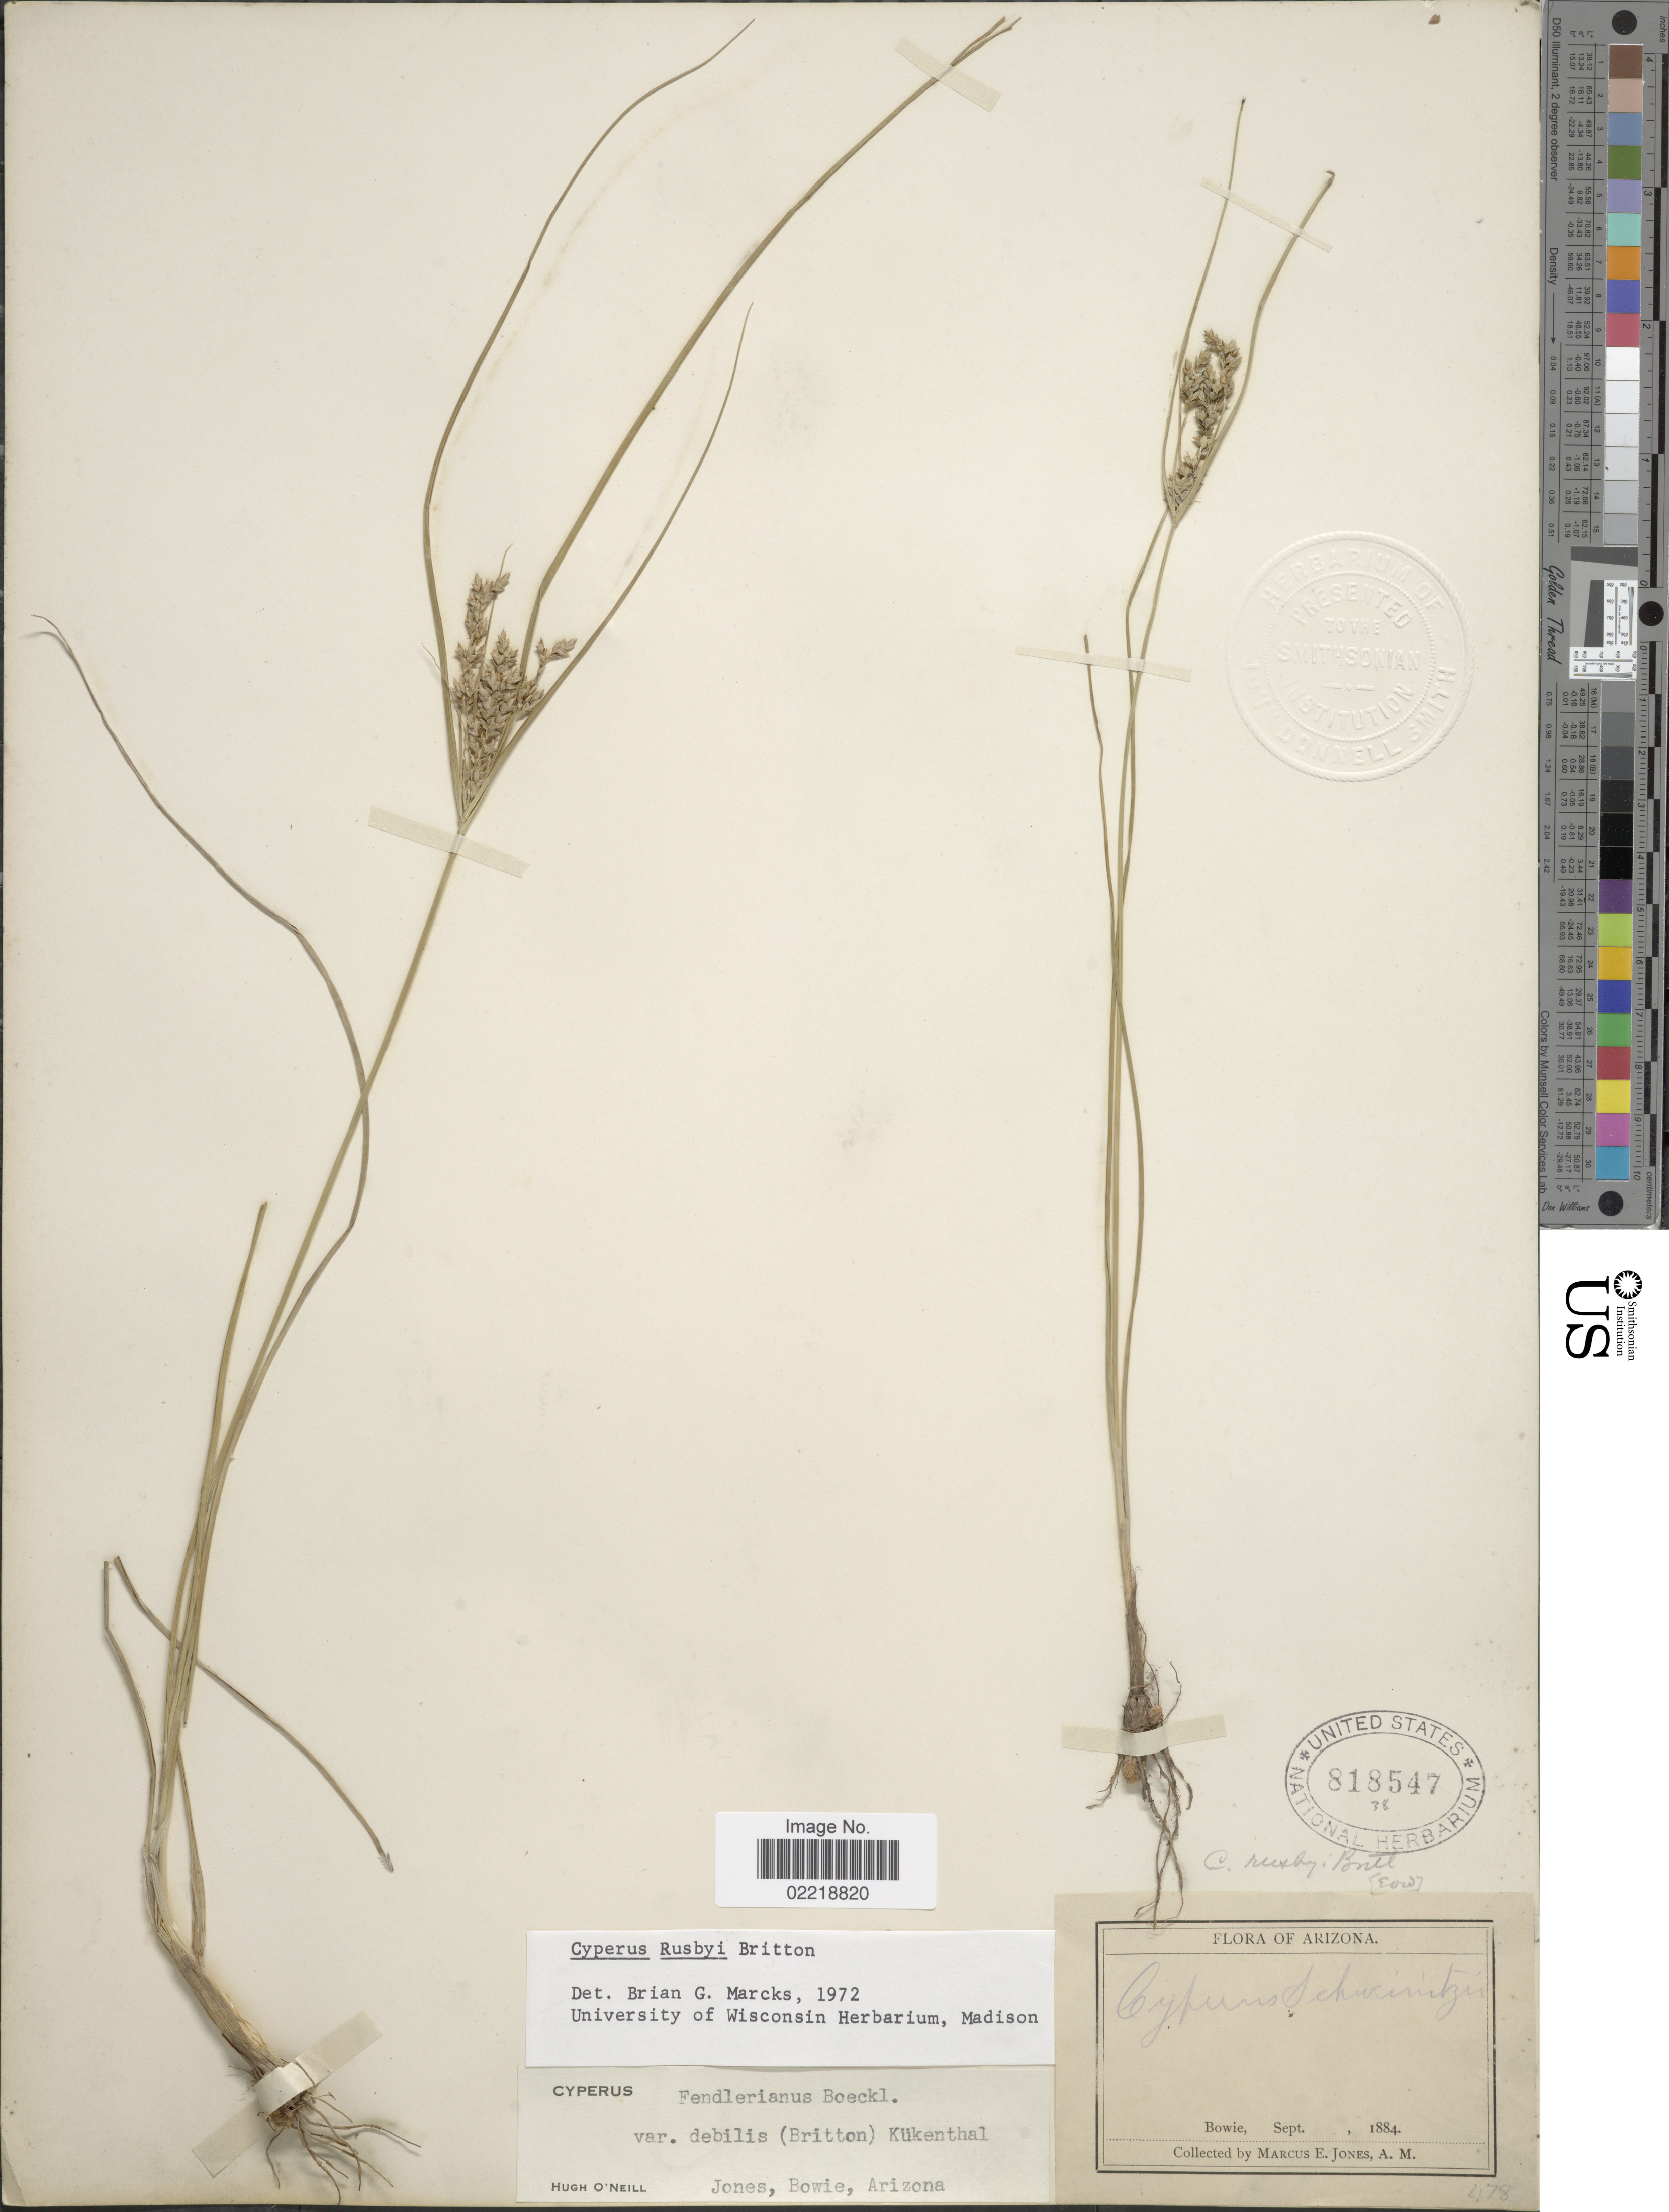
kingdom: Plantae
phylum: Tracheophyta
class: Liliopsida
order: Poales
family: Cyperaceae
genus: Cyperus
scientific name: Cyperus sphaerolepis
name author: Boeckeler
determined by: Strong, Mark T., (BOT), Smithsonian Institution - National Museum of Natural History (UNITED STATES)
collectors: M. E. Jones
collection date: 1884-09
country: United States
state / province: Arizona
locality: Bowie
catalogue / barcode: US 818547